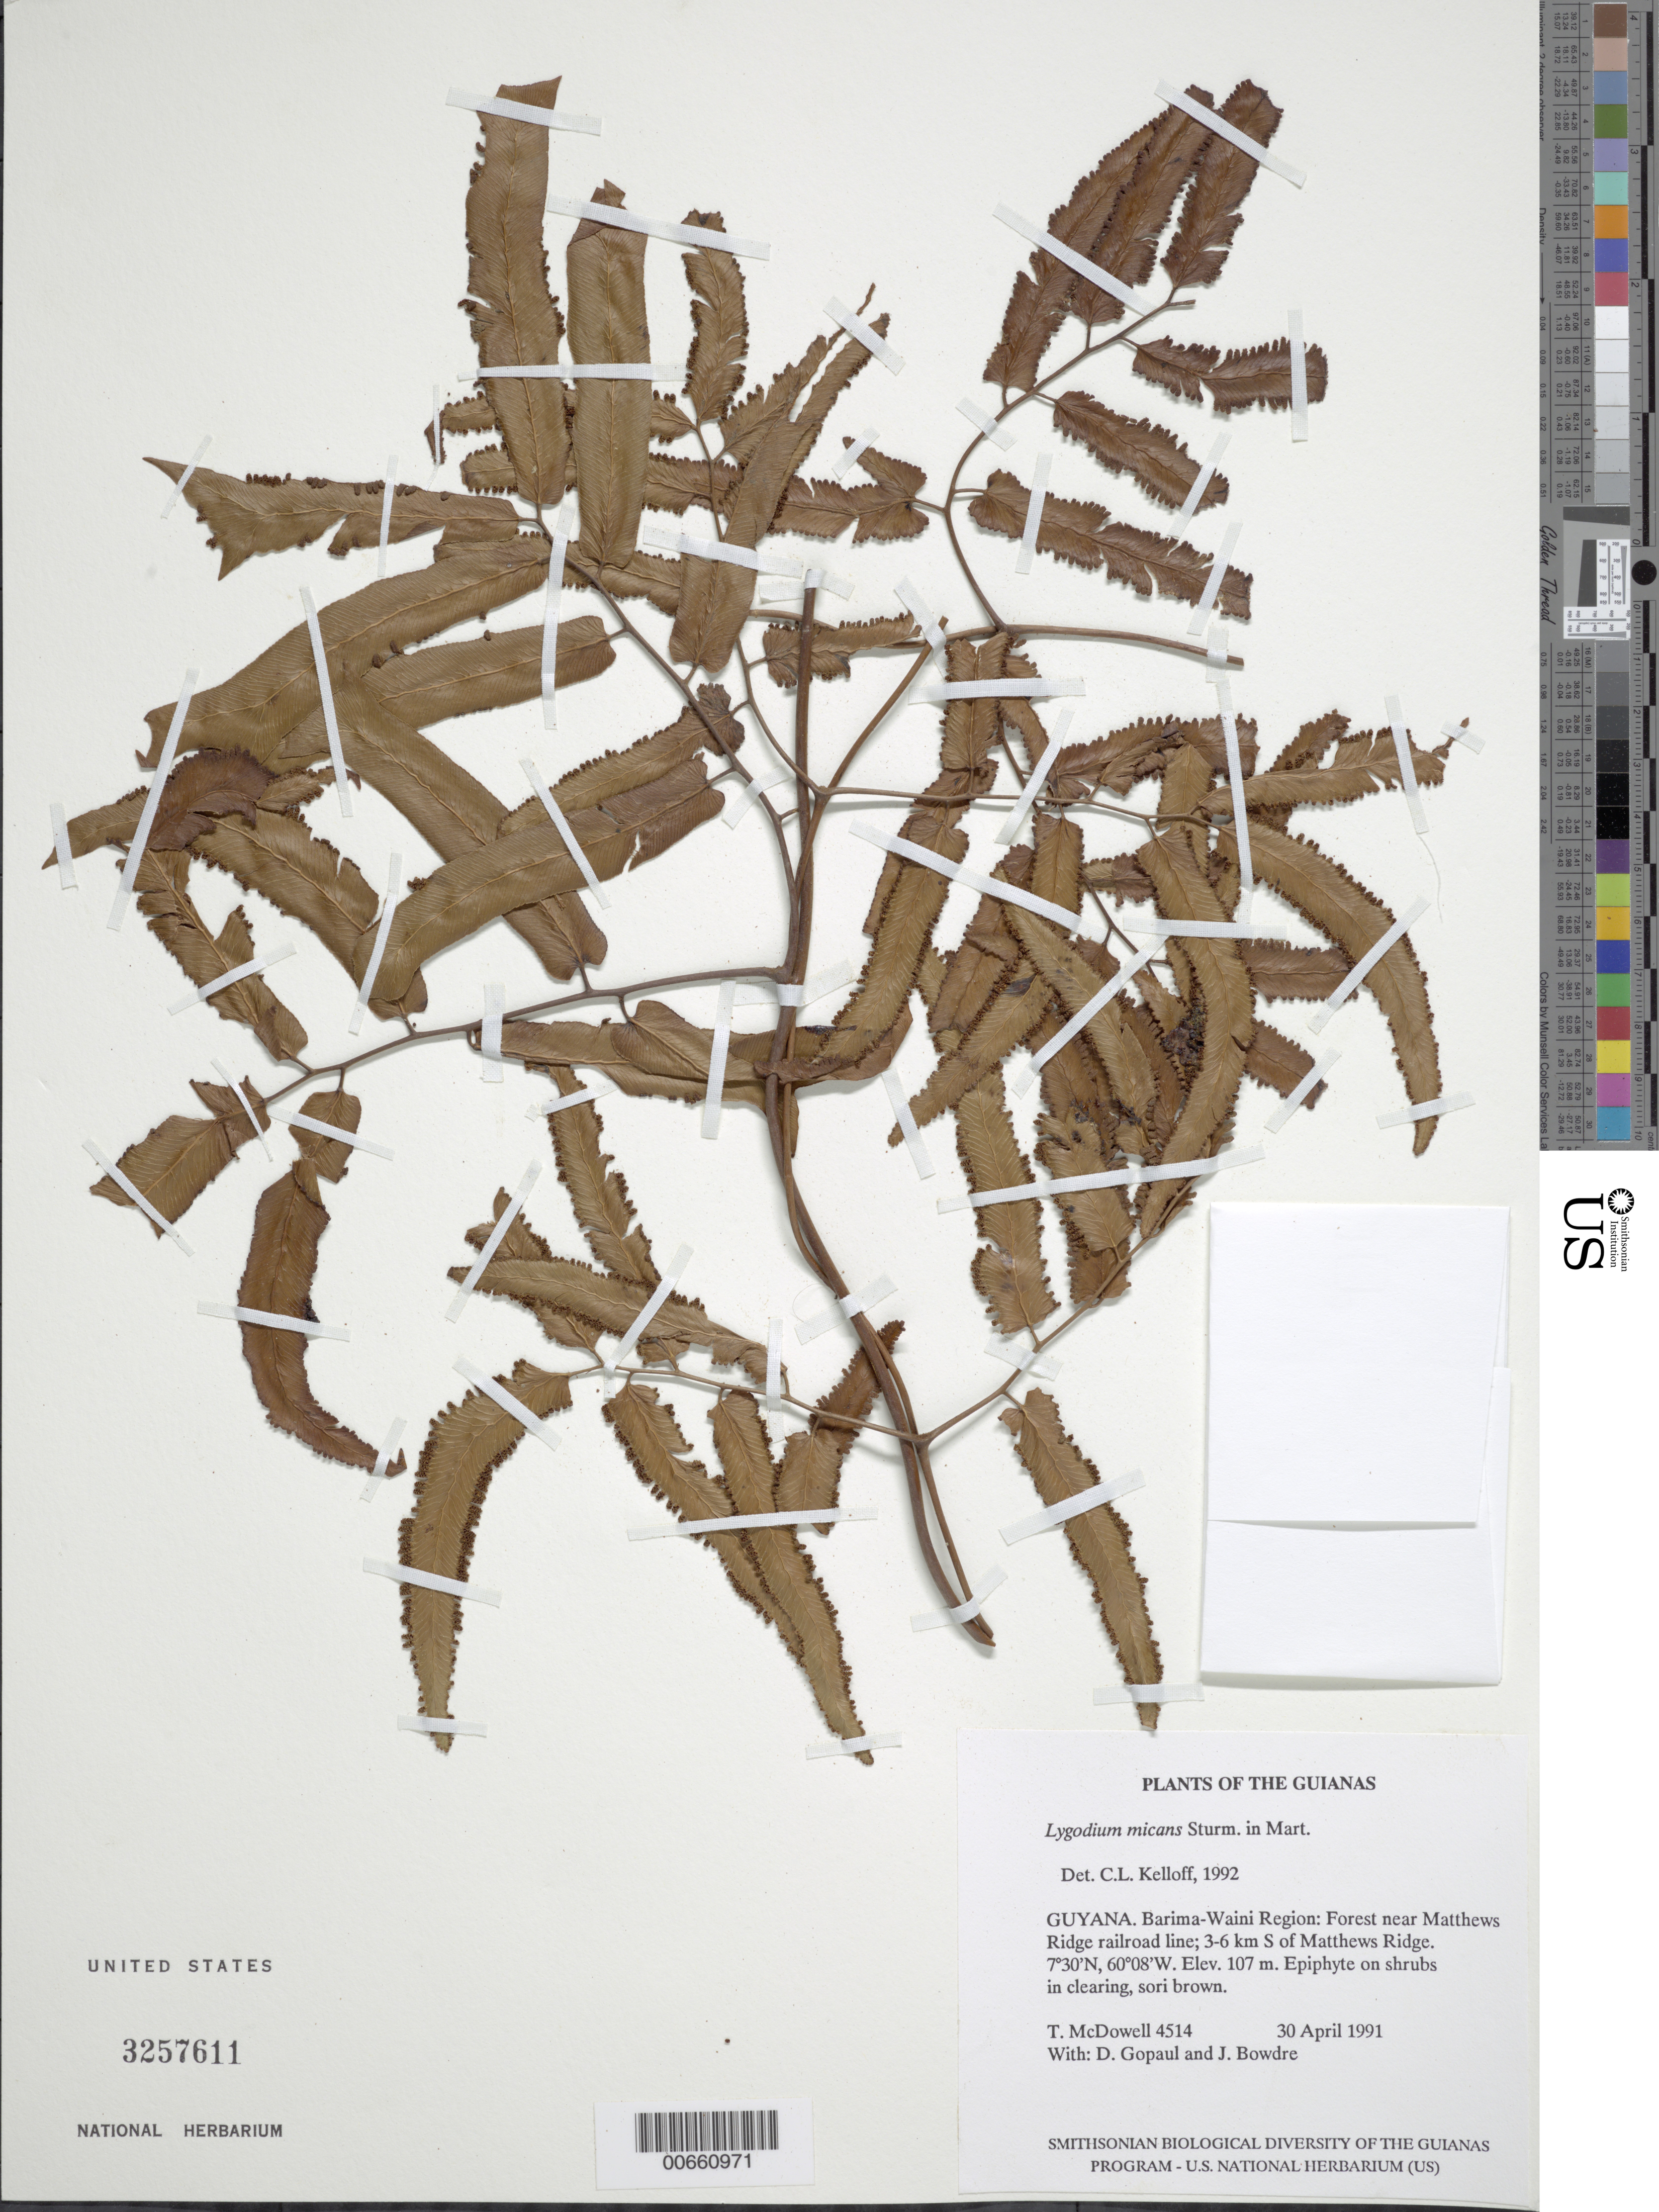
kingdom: Plantae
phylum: Tracheophyta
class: Polypodiopsida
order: Schizaeales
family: Lygodiaceae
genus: Lygodium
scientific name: Lygodium volubile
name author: Sw.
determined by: Boudrie, M.; Cremers, G.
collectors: T. McDowell, D. Gopaul & J. Bowdre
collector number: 4514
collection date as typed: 30 April 1991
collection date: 1991-04-30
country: Guyana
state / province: Barima-Waini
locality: Near Matthews Ridge railroad line; 3-6 km S of Matthews Ridge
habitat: Forest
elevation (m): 107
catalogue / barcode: US 3257611